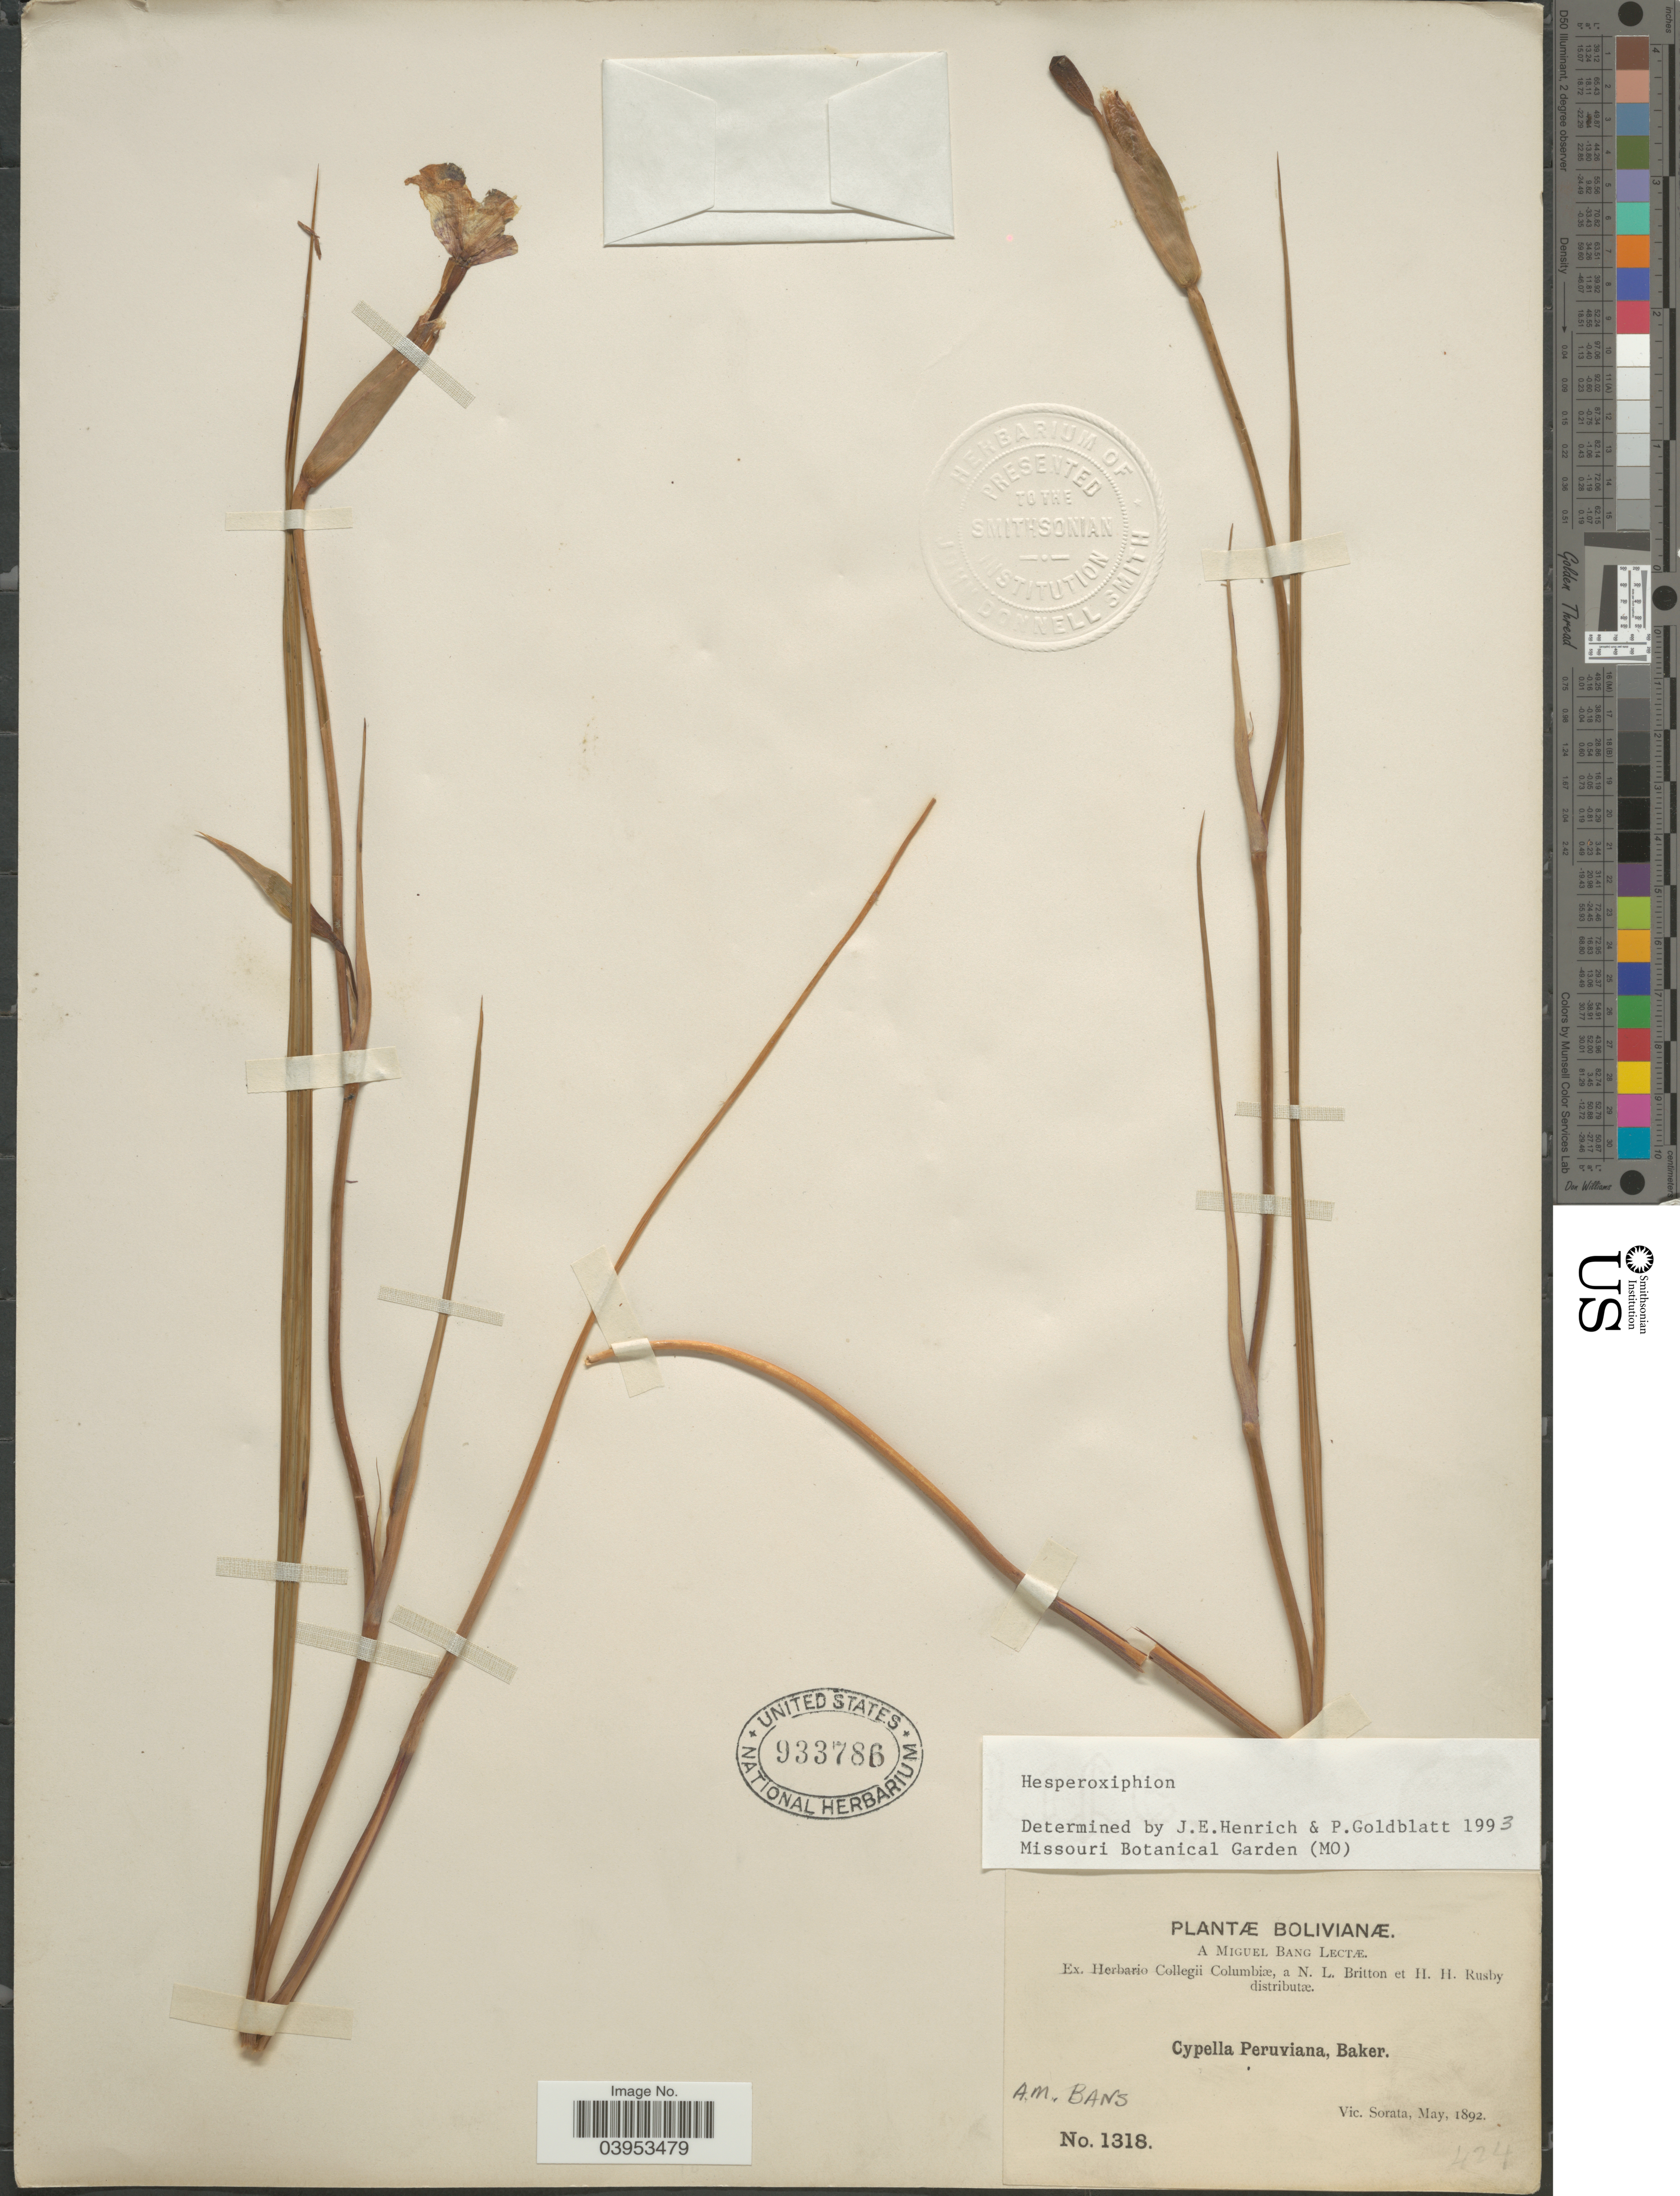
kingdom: Plantae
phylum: Tracheophyta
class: Liliopsida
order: Asparagales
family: Iridaceae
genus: Hesperoxiphion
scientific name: Hesperoxiphion sp.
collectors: M. Bang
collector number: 1318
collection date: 1892-05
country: Bolivia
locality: Vic. Sorata.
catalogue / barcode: US 933786